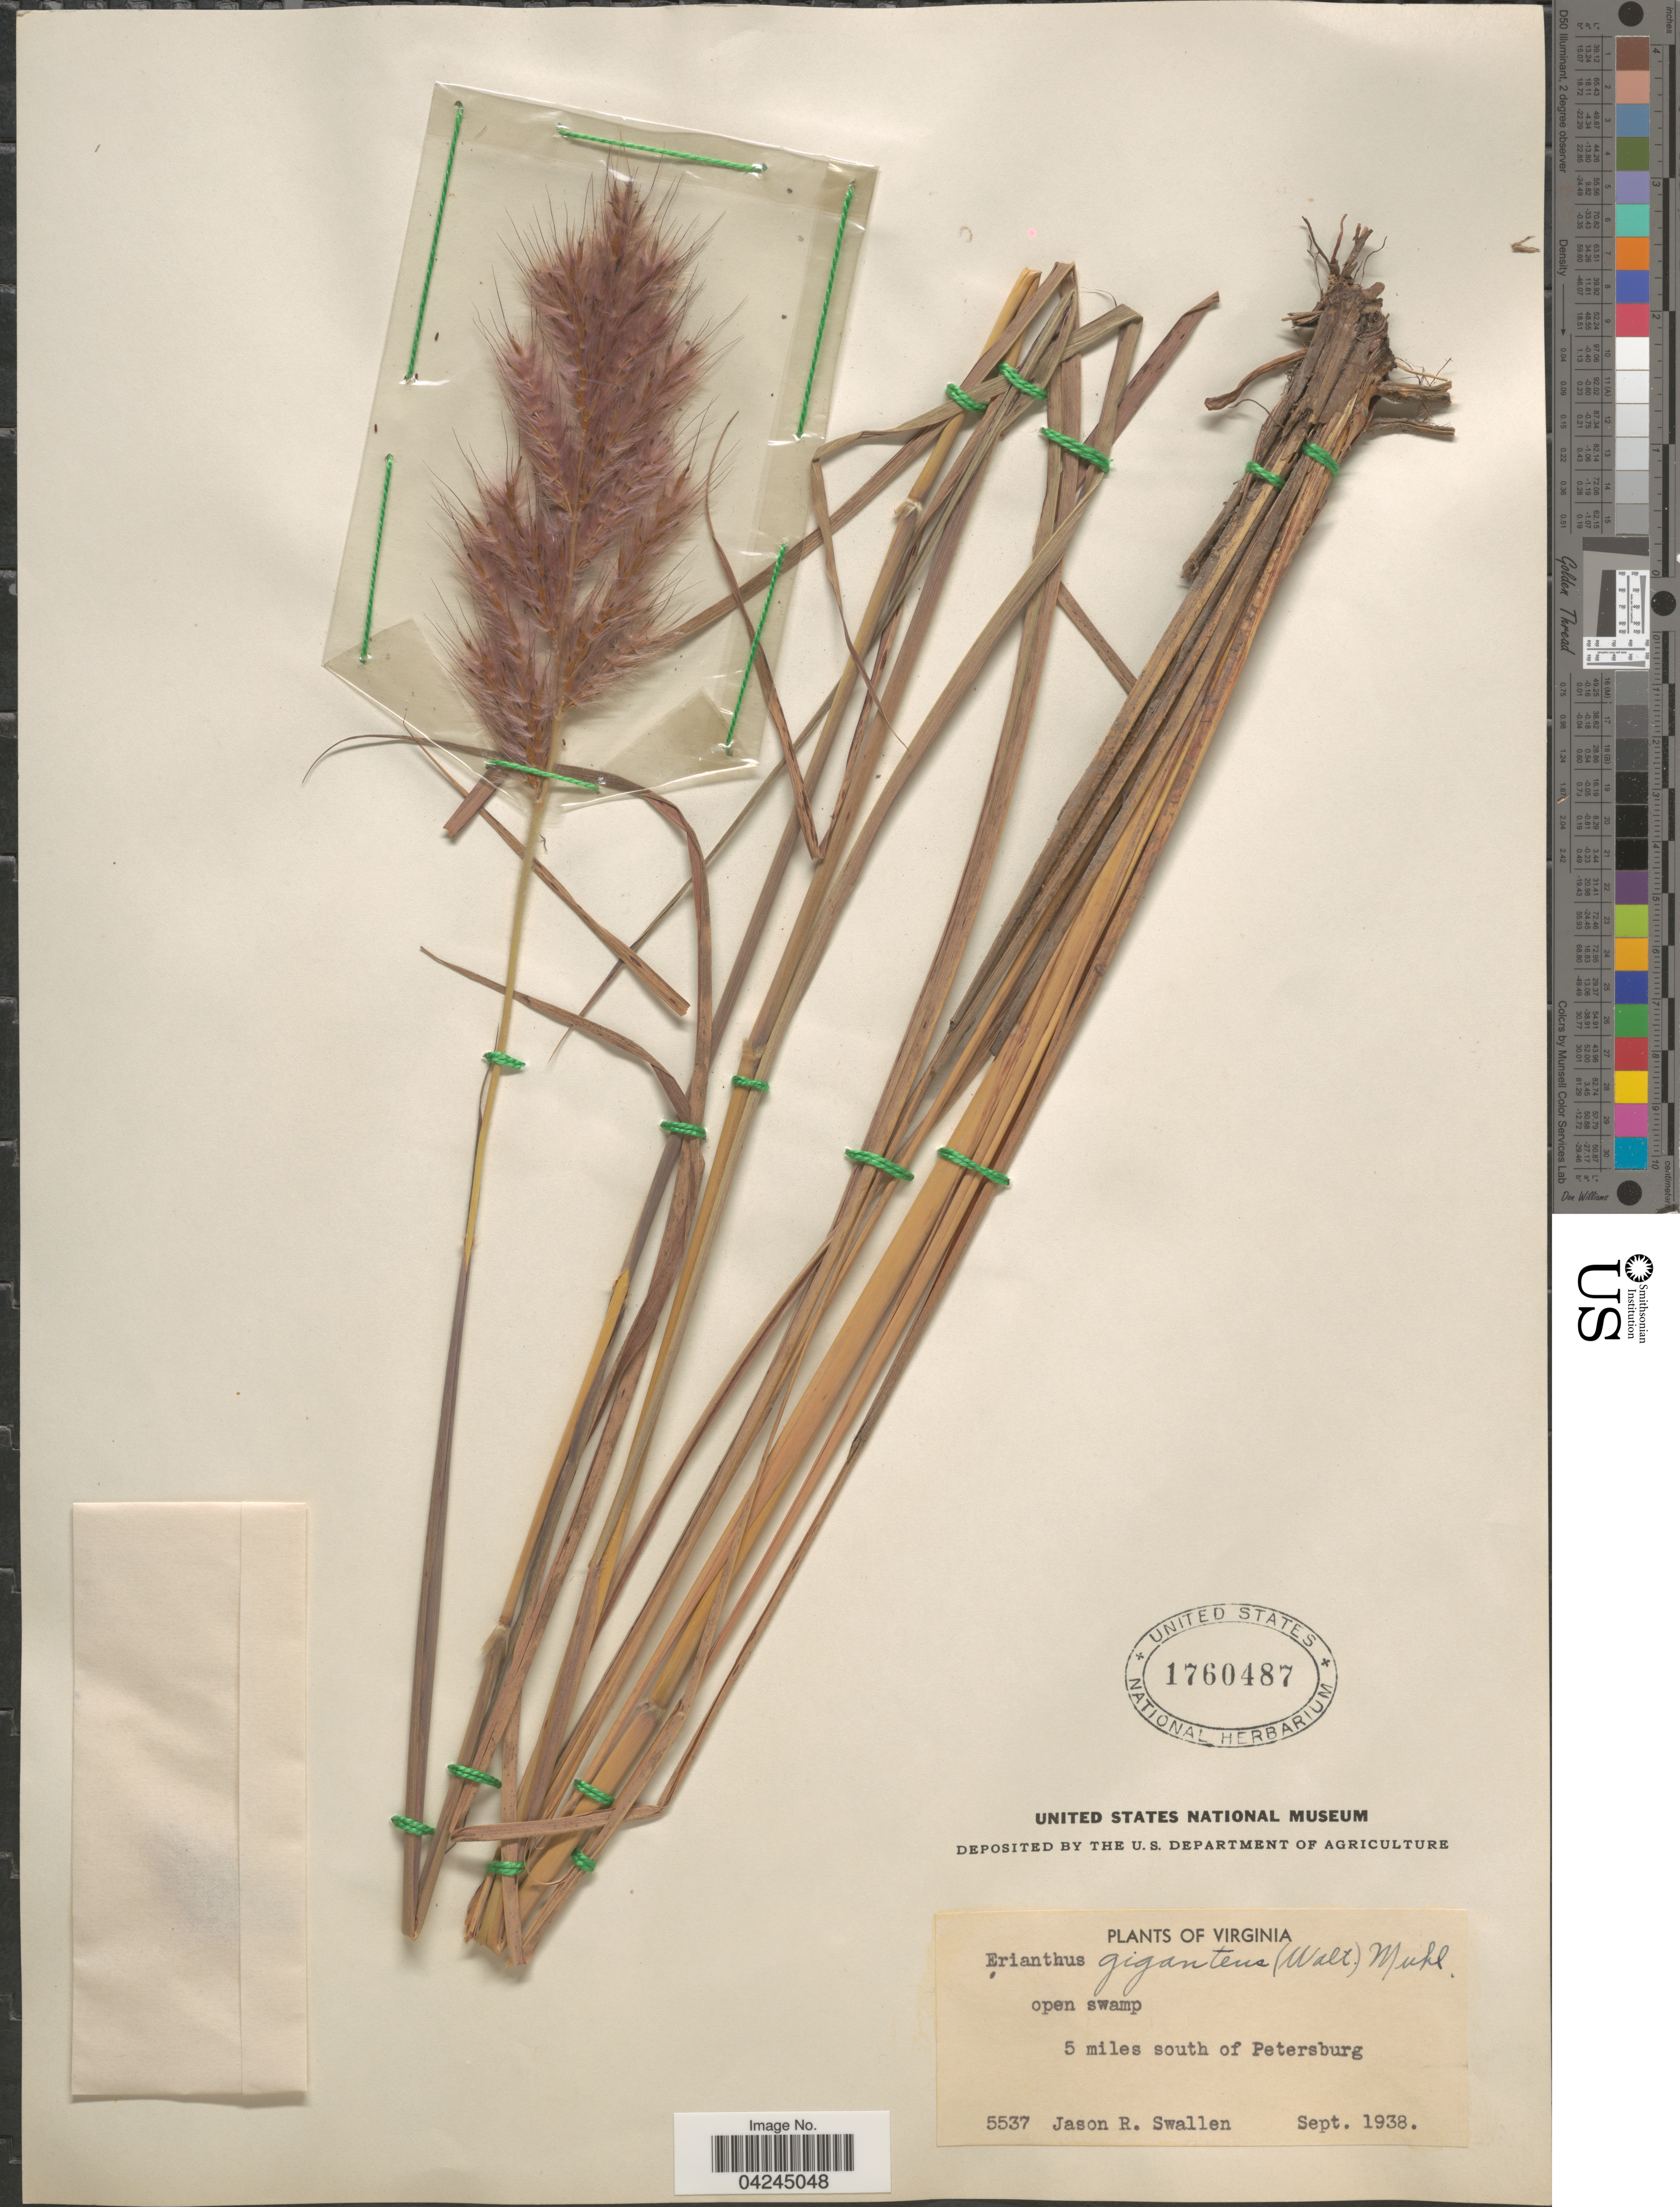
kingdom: Plantae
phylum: Tracheophyta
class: Liliopsida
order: Poales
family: Poaceae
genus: Erianthus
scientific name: Erianthus giganteus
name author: (Walter) P. Beauv.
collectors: J. R. Swallen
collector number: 5537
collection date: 1938-09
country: United States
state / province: Virginia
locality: Open swamp. 5 miles south of Petersburg.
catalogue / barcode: US 1760487